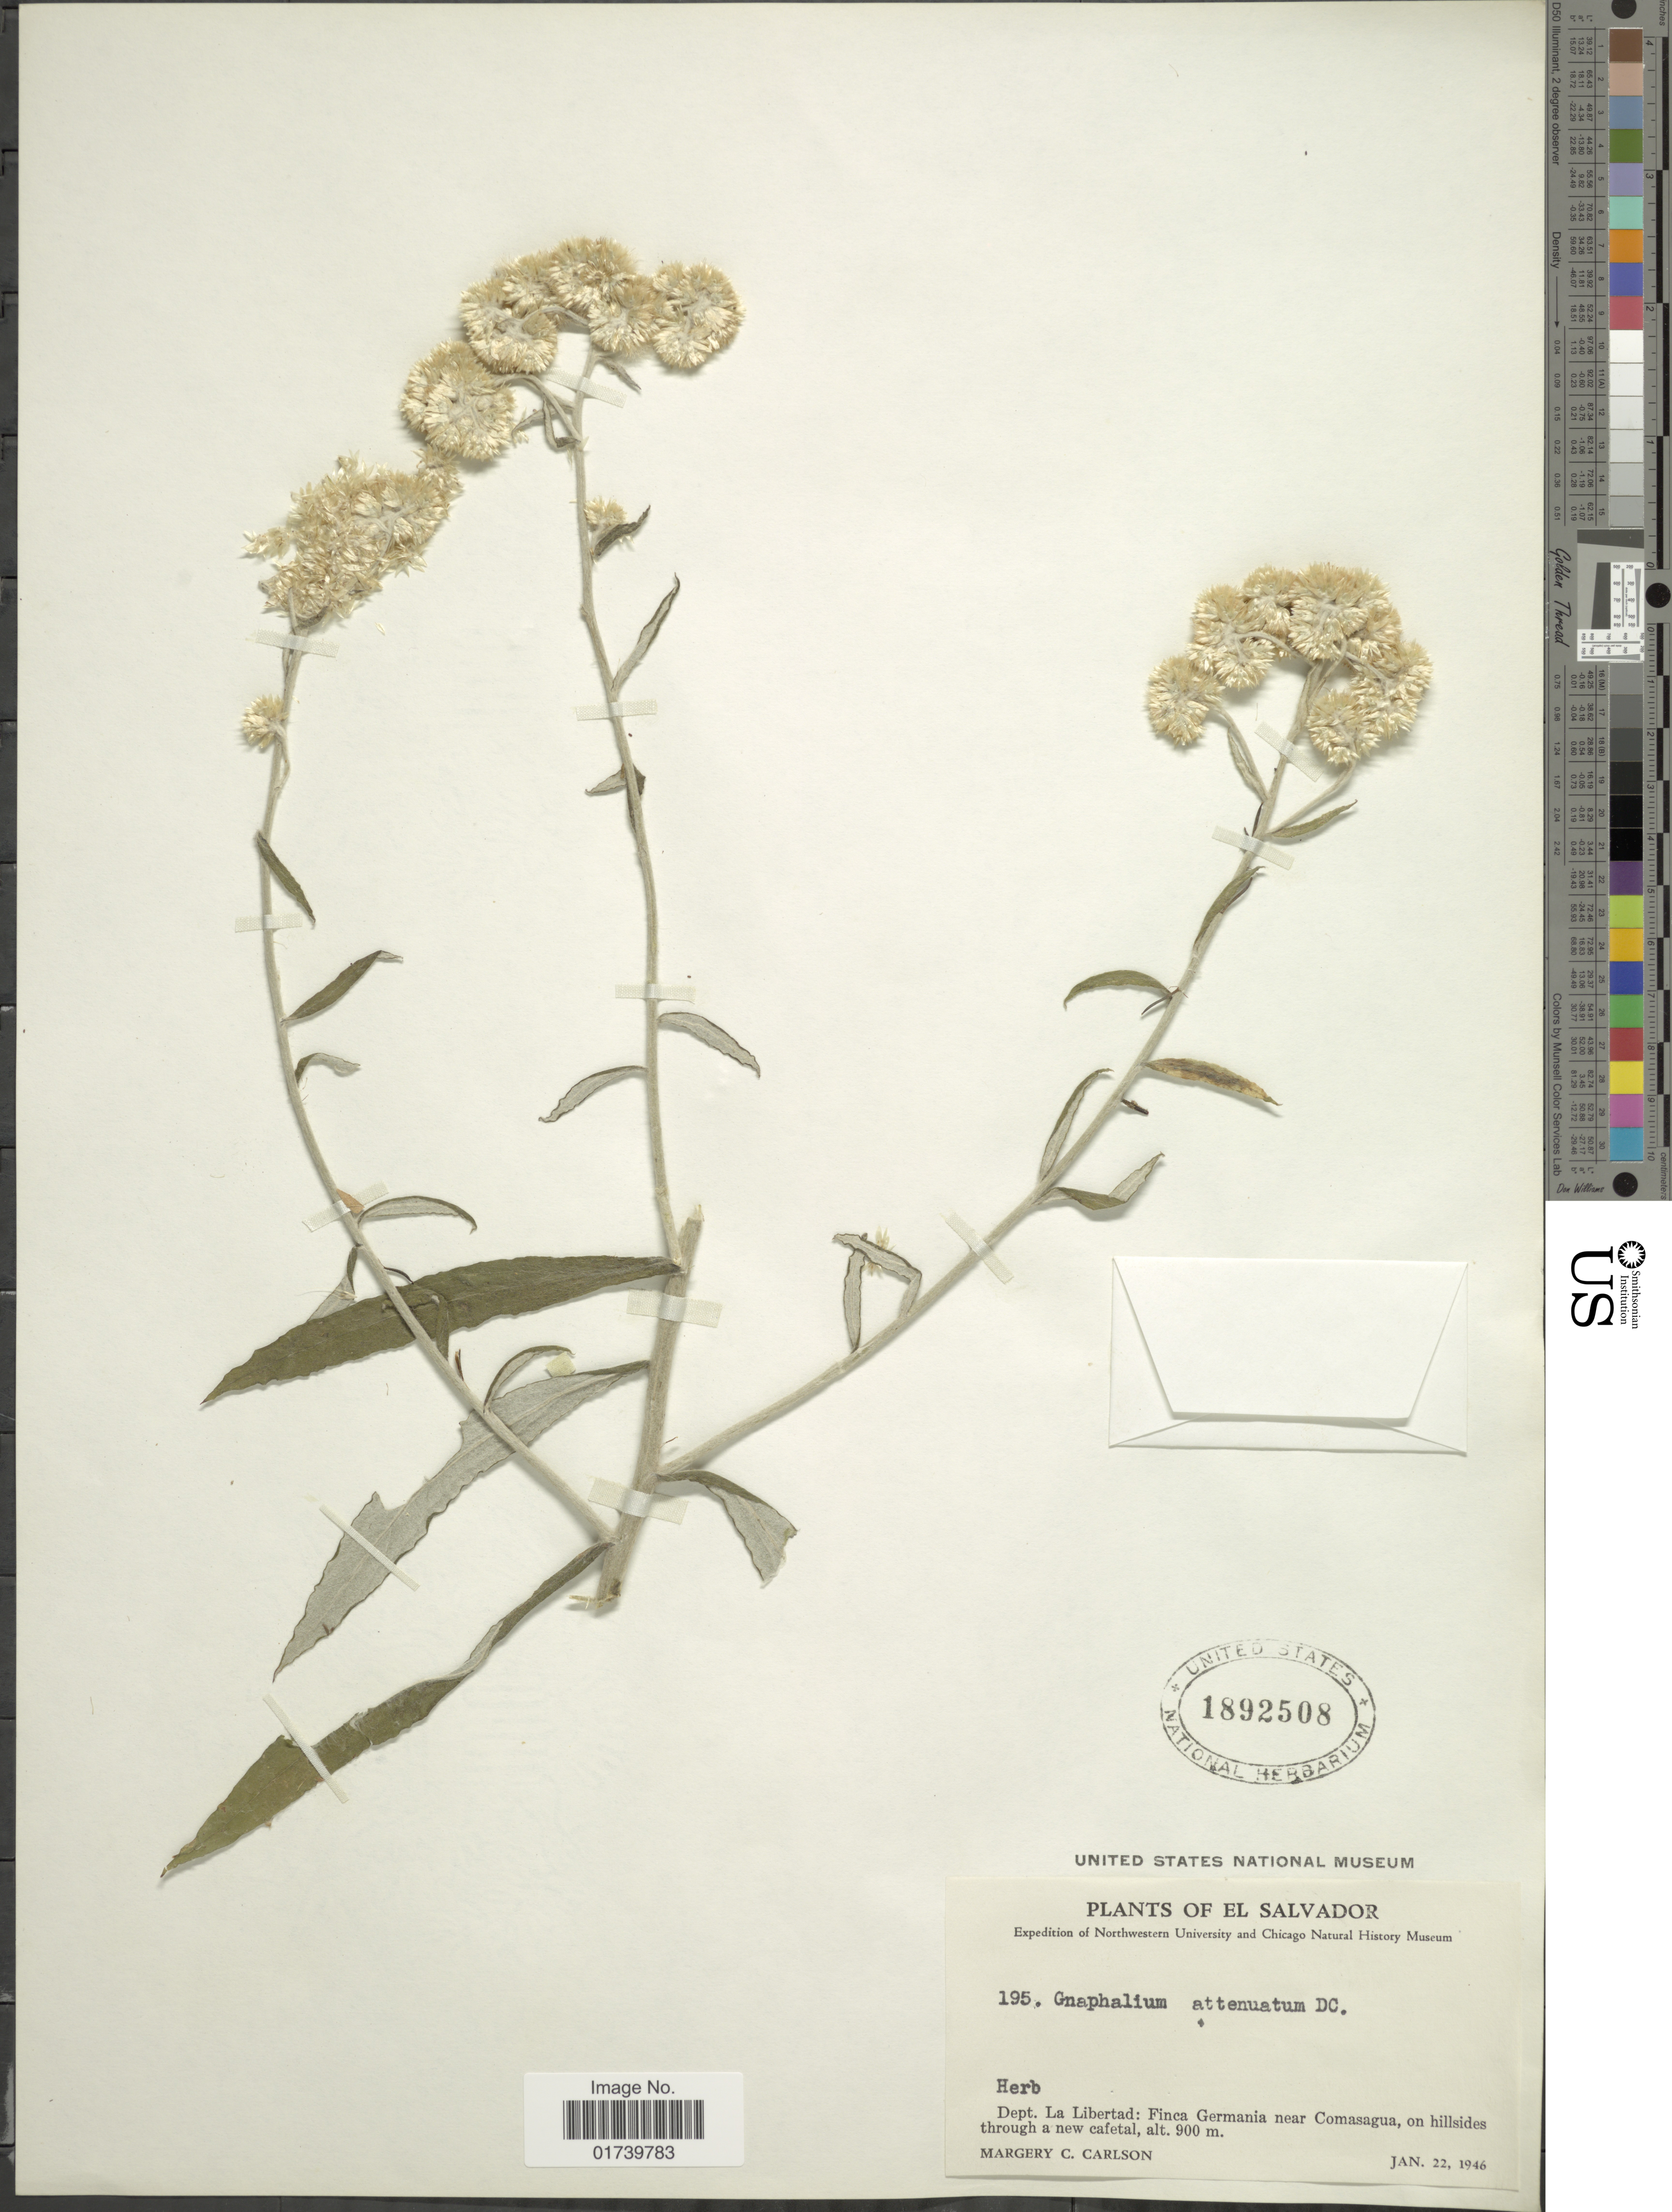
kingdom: Plantae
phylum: Tracheophyta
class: Magnoliopsida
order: Asterales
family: Asteraceae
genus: Pseudognaphalium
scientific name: Pseudognaphalium attenuatum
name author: (DC.) Anderb.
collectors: M. C. Carlson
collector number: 195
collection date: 1946-01-22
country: El Salvador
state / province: La Libertad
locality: Finca Germania near Comasagua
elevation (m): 900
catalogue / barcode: US 1892508